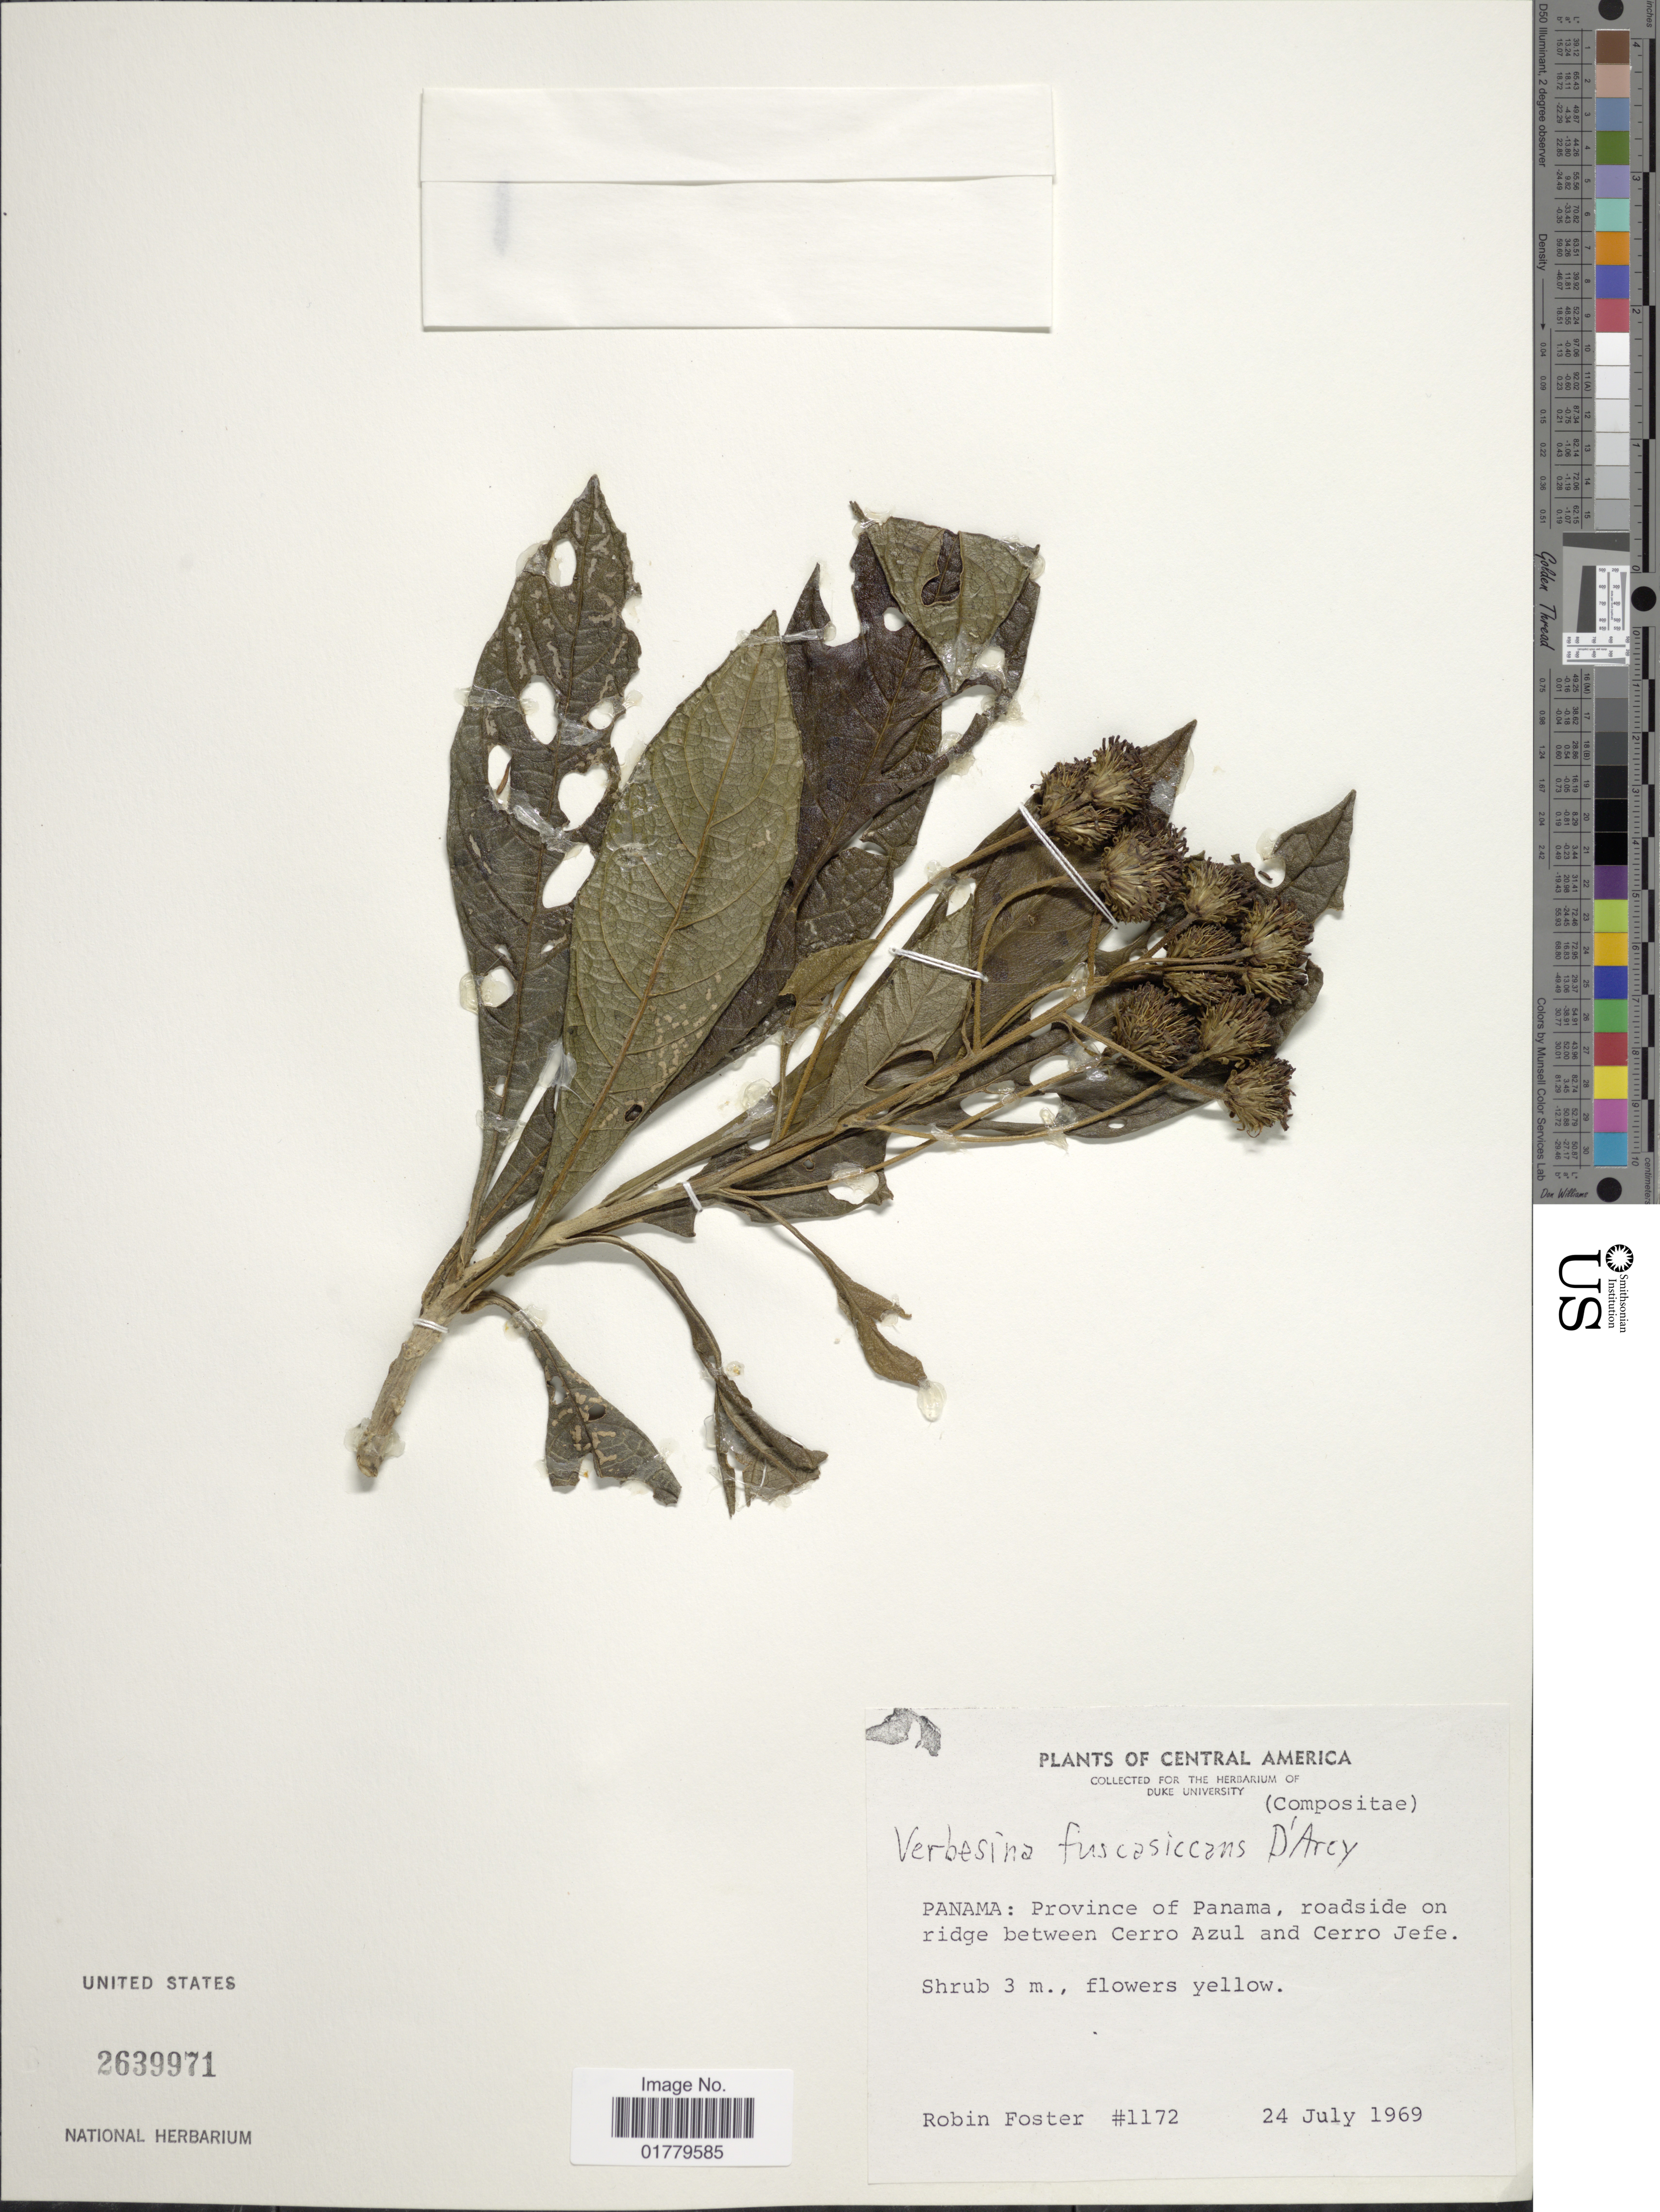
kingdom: Plantae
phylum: Tracheophyta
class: Magnoliopsida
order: Asterales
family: Asteraceae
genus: Verbesina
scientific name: Verbesina fuscasiccans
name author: (D'Arcy) D'Arcy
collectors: R. B. Foster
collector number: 1172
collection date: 1969-07-24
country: Panama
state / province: Panamá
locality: roadside on ridge between Cerro Azul and Cerro Jefe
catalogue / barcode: US 2639971